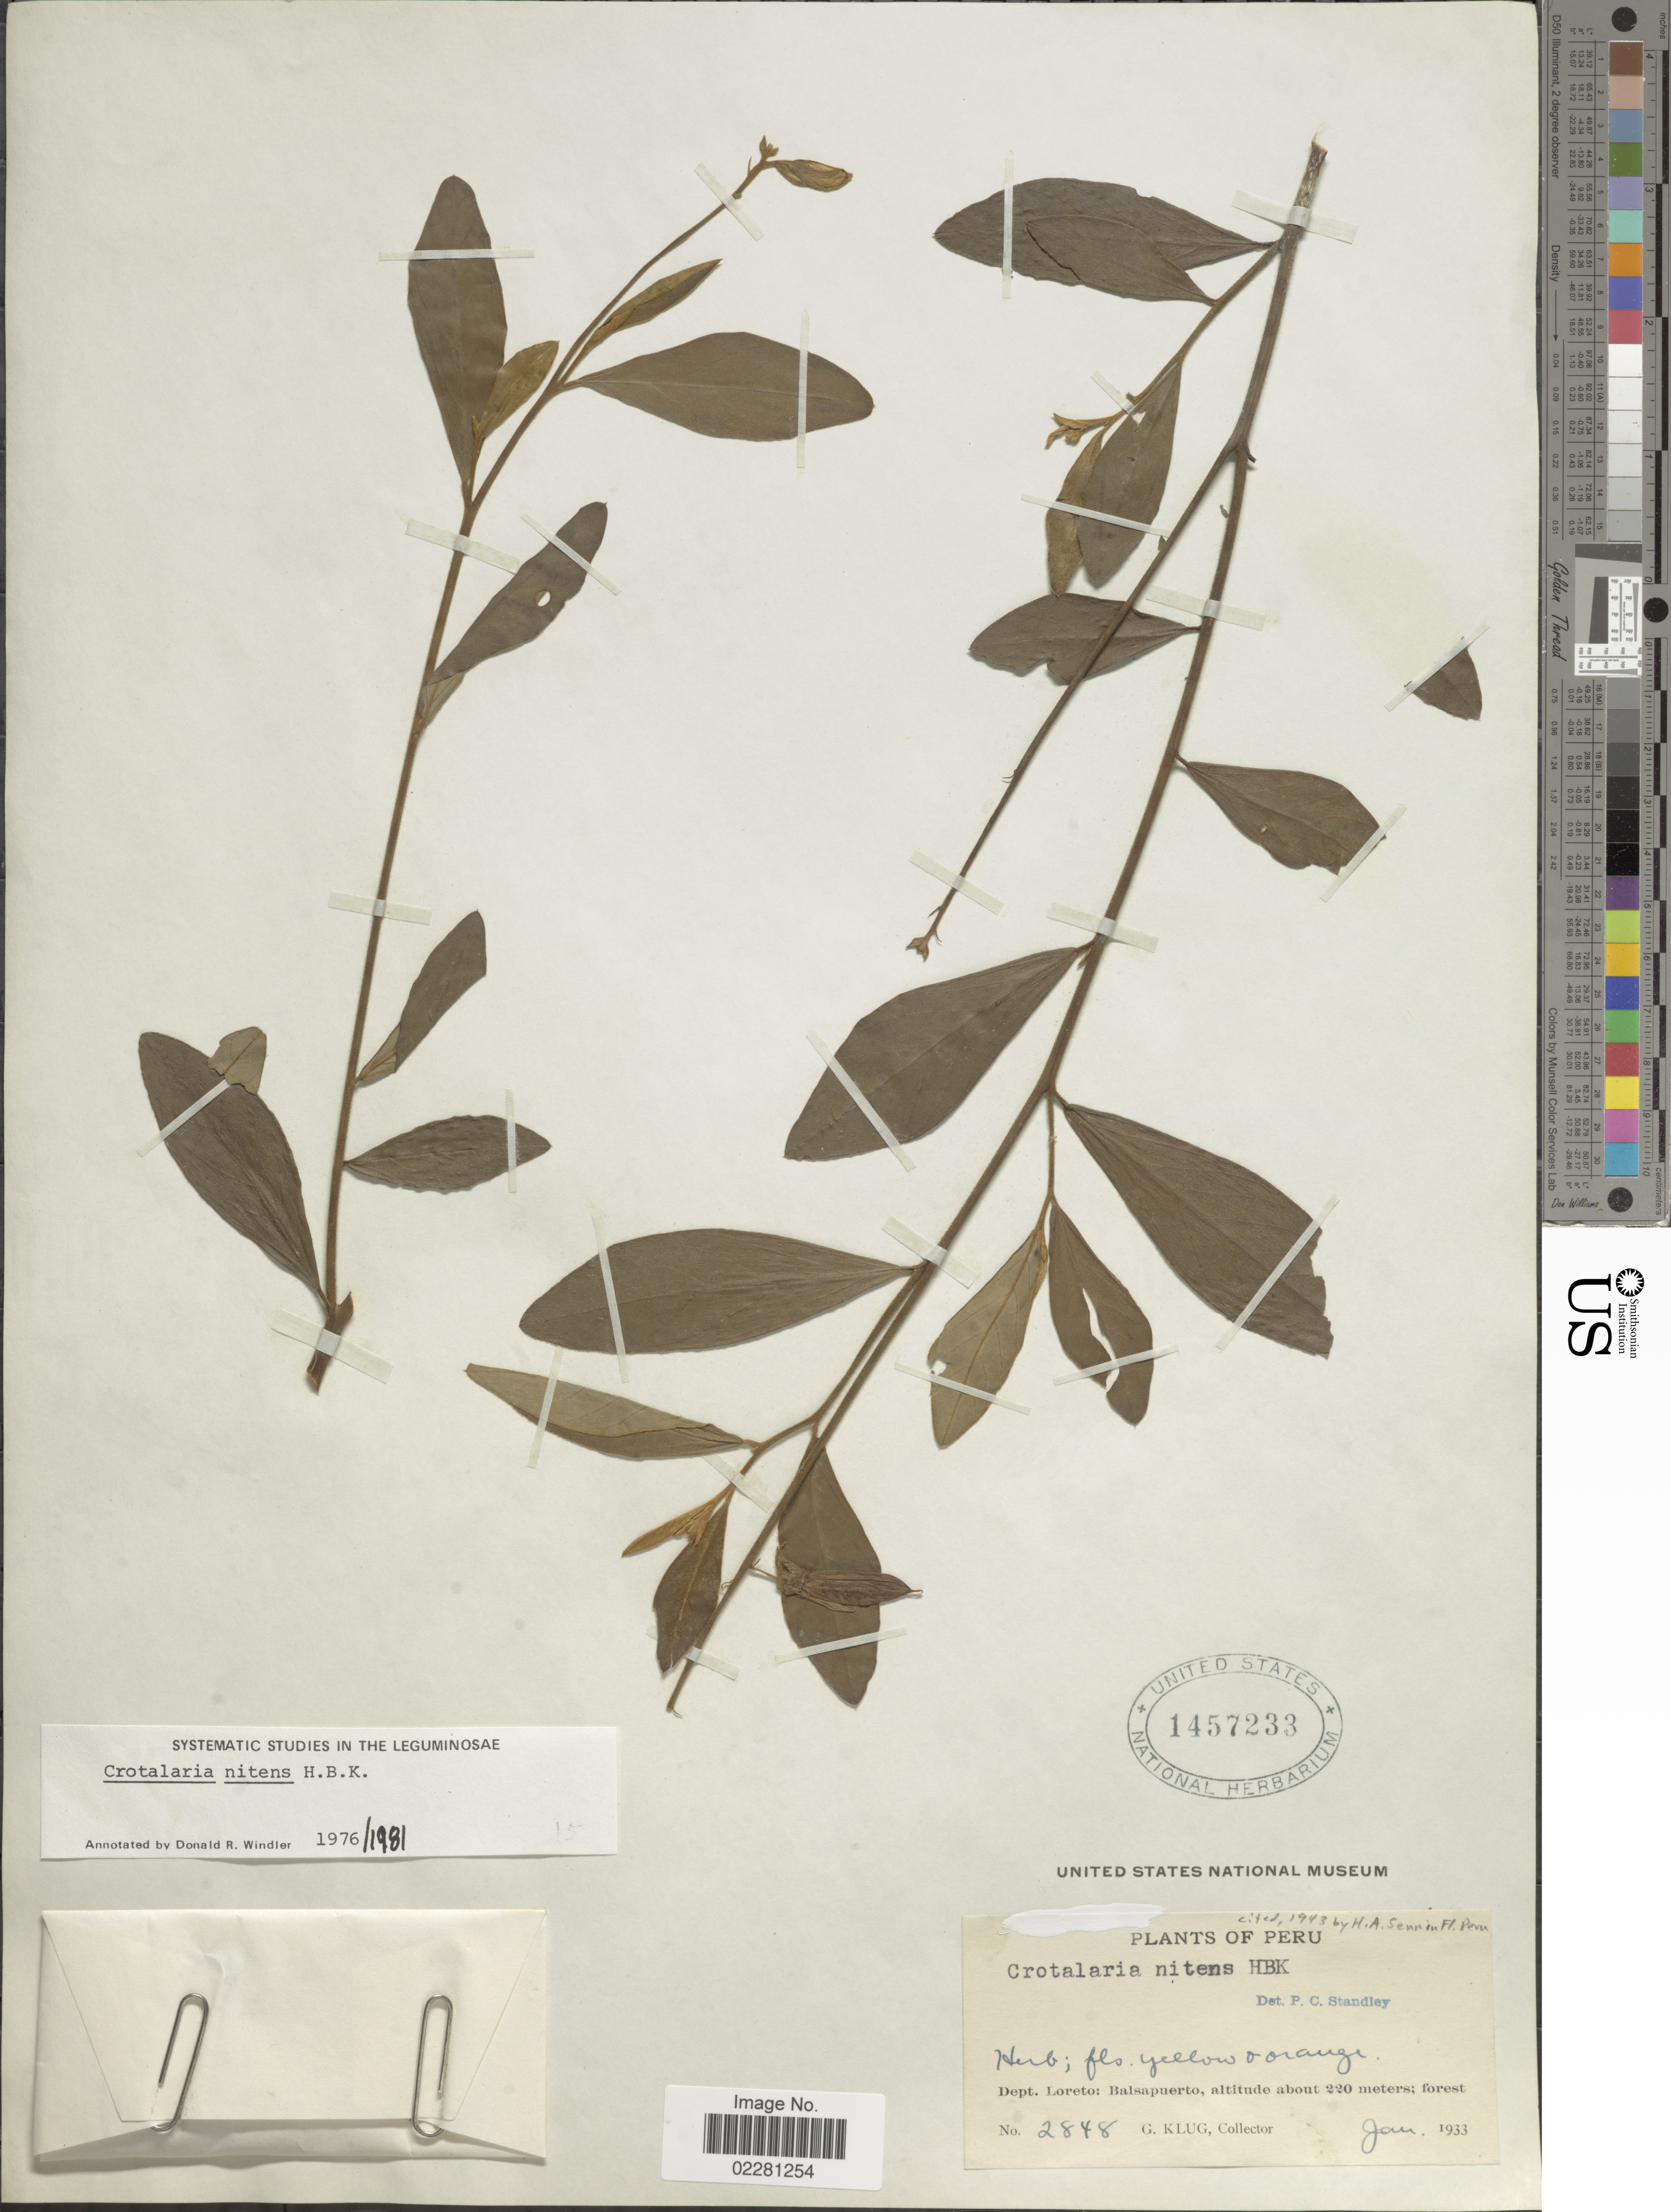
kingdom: Plantae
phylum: Tracheophyta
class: Magnoliopsida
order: Fabales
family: Fabaceae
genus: Crotalaria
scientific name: Crotalaria nitens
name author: Kunth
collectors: G. Klug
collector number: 2848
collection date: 1933-01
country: Peru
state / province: Loreto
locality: Balsapuerto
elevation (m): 220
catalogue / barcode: US 1457233